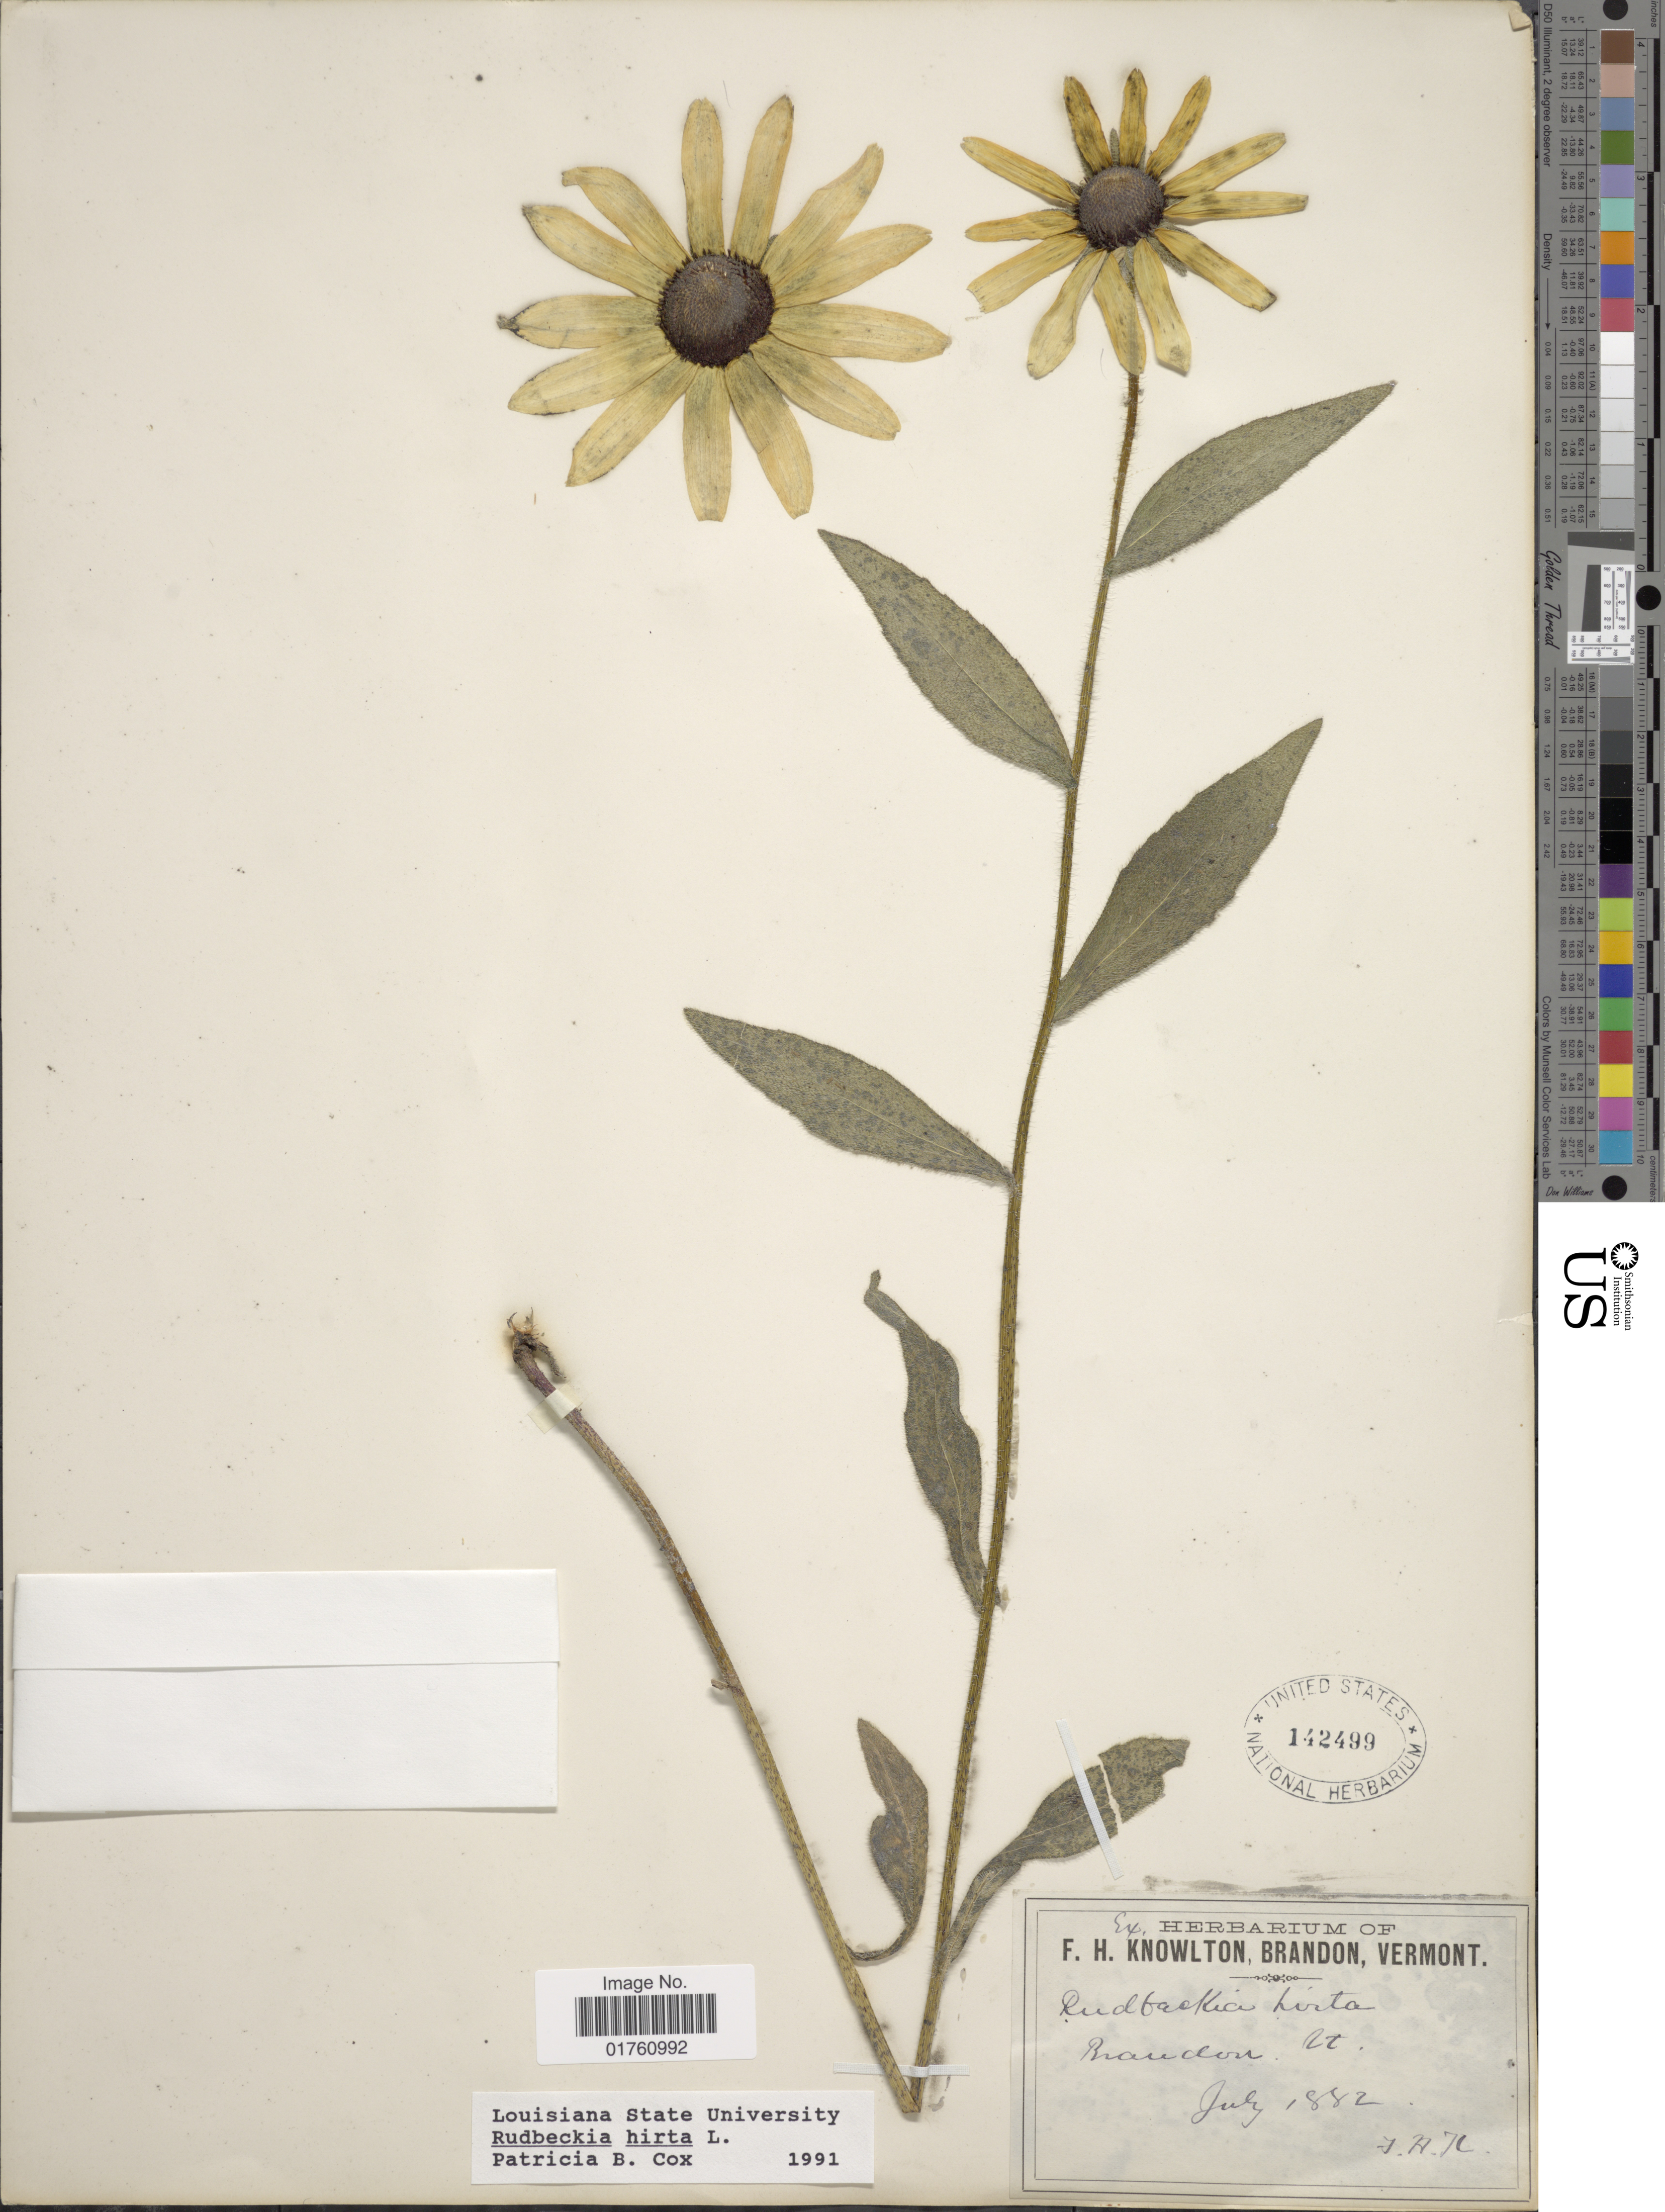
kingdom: Plantae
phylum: Tracheophyta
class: Magnoliopsida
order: Asterales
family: Asteraceae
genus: Rudbeckia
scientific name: Rudbeckia hirta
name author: L.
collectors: F. H. Knowlton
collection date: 1882-07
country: United States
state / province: Vermont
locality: Brandon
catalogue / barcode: US 142499